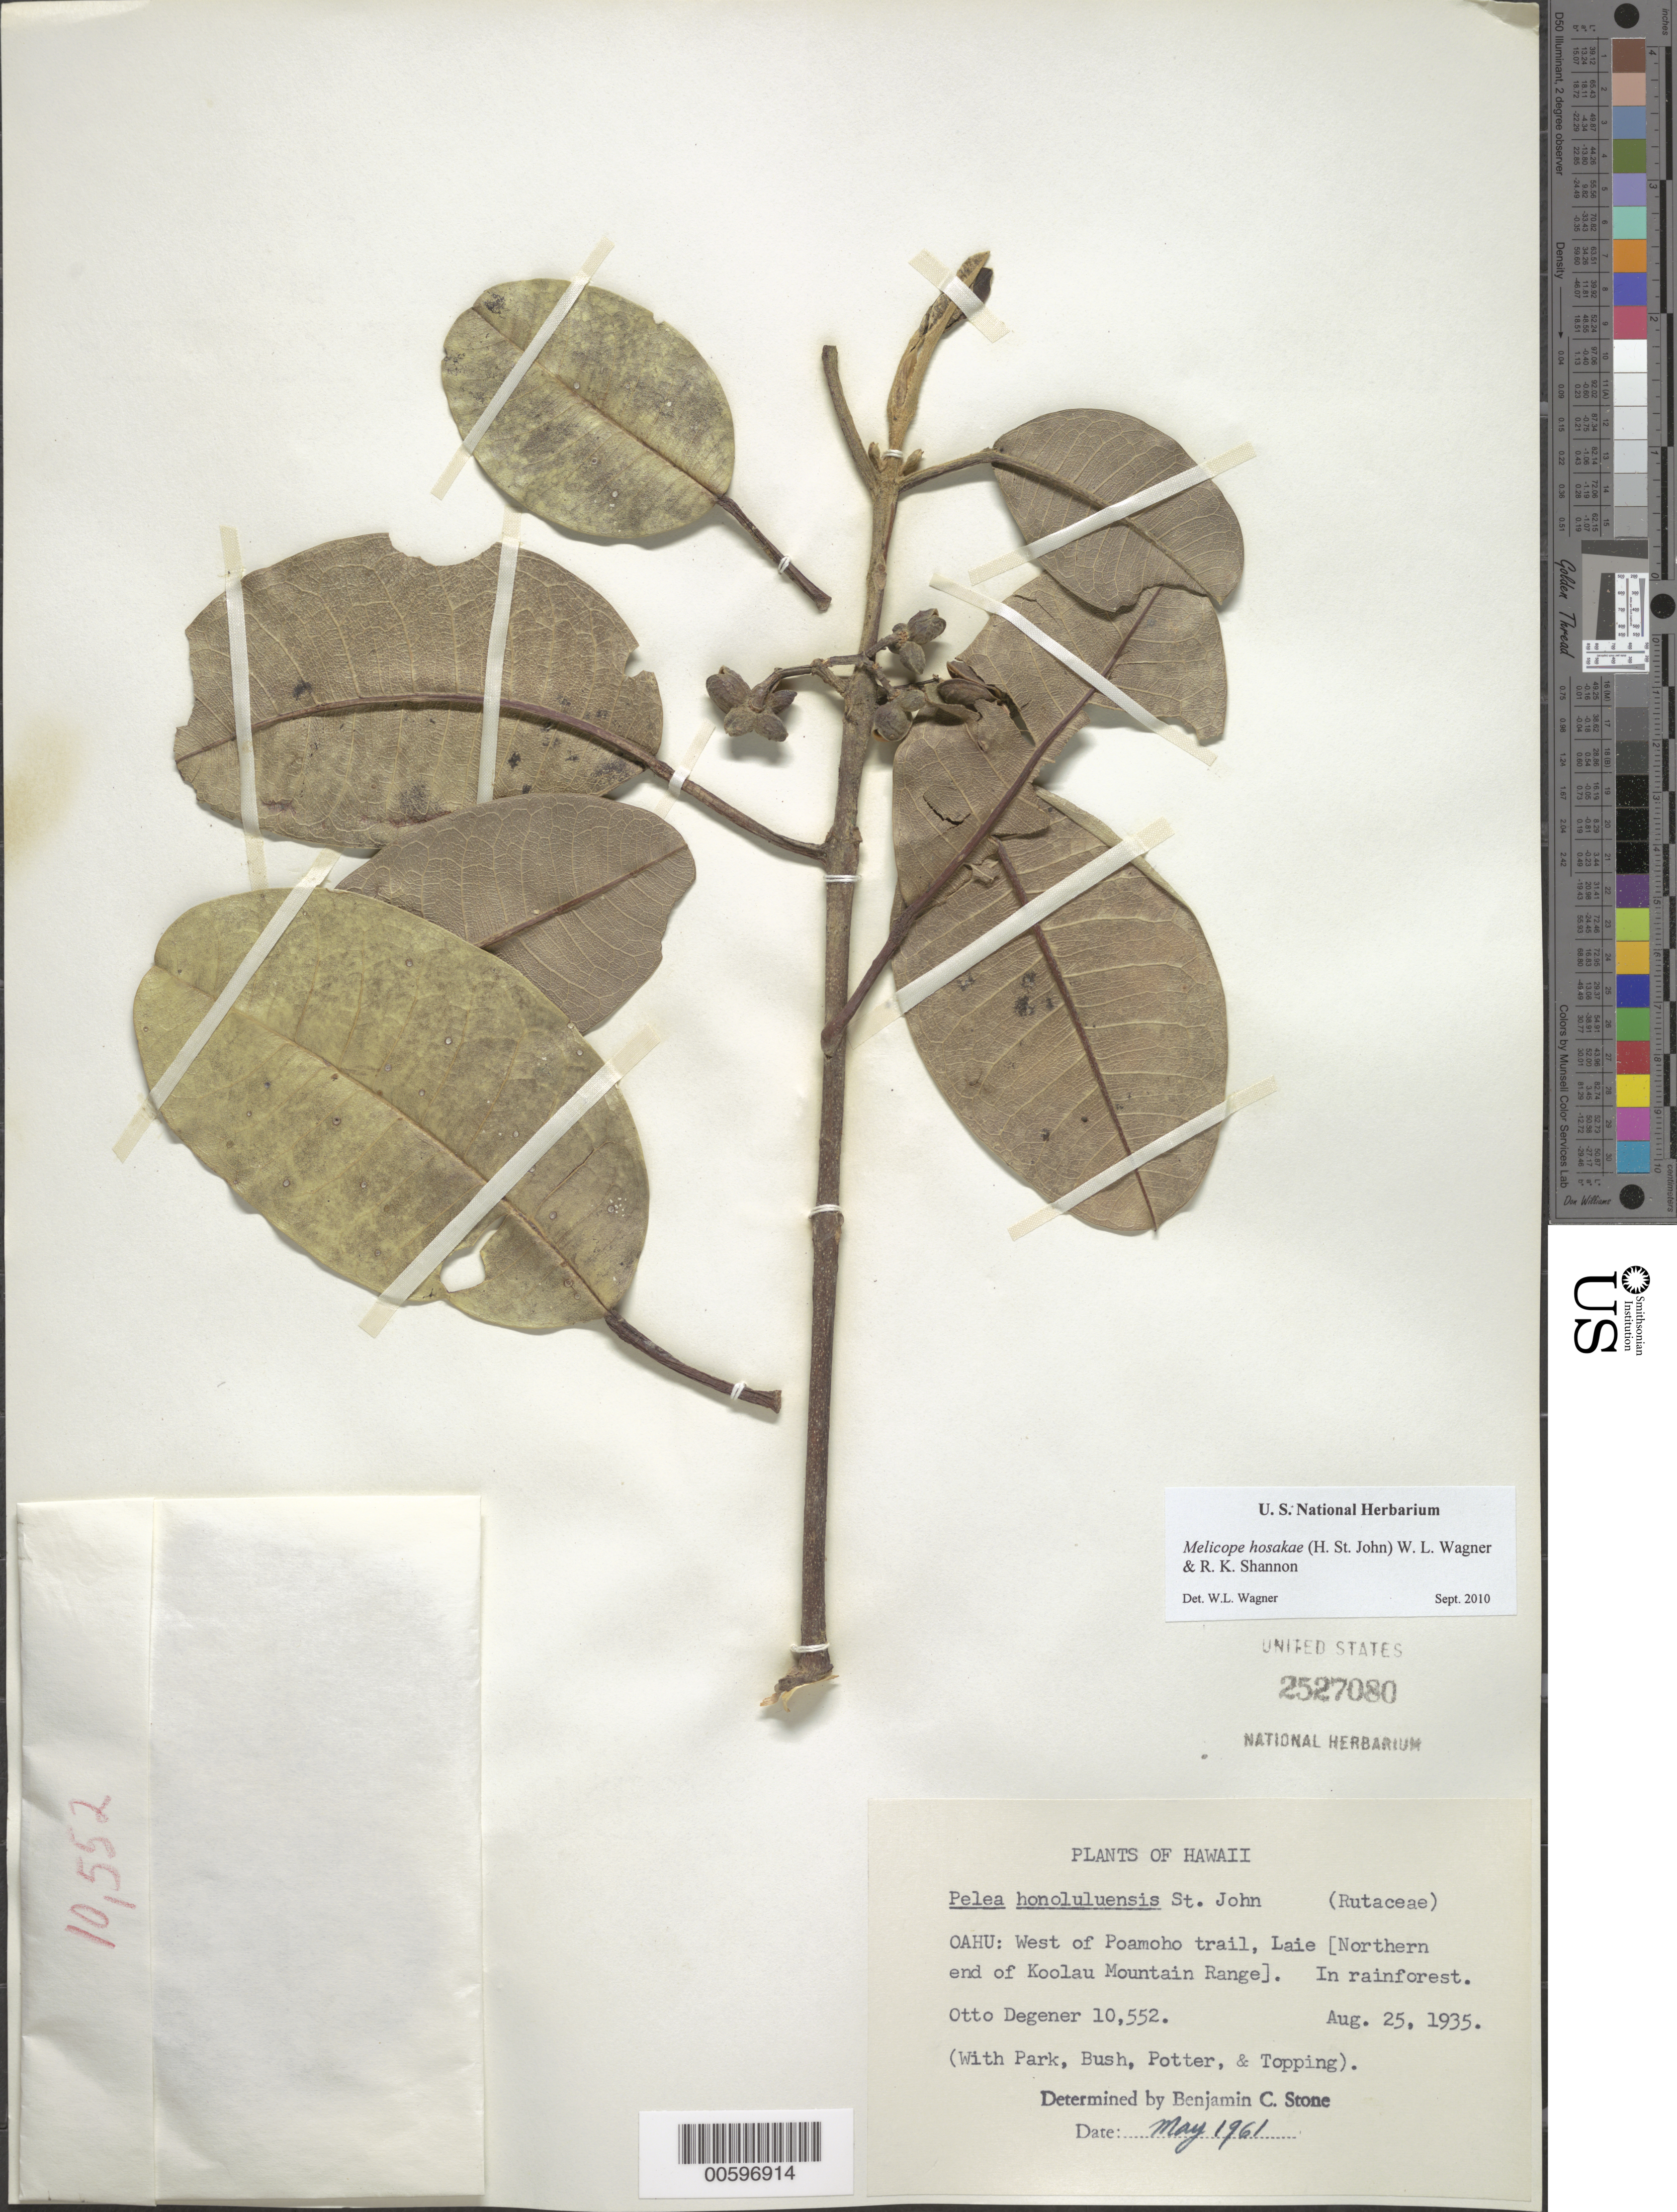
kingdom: Plantae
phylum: Tracheophyta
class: Magnoliopsida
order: Sapindales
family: Rutaceae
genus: Melicope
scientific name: Melicope hosakae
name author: (H. St. John) W.L. Wagner & R.K. Shannon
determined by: Wagner, W. L., (BOT), Smithsonian Institution - National Museum of Natural History (UNITED STATES)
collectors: O. Degener, Park, B. F. Bush, Potter & D. L. Topping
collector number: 10552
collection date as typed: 25 Aug 1935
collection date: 1935-08-25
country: United States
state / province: Hawaii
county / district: Honolulu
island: Oahu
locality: W of Poamoho trail, Laie [Northern end of Koolau Mt. Range].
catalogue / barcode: US 2527080